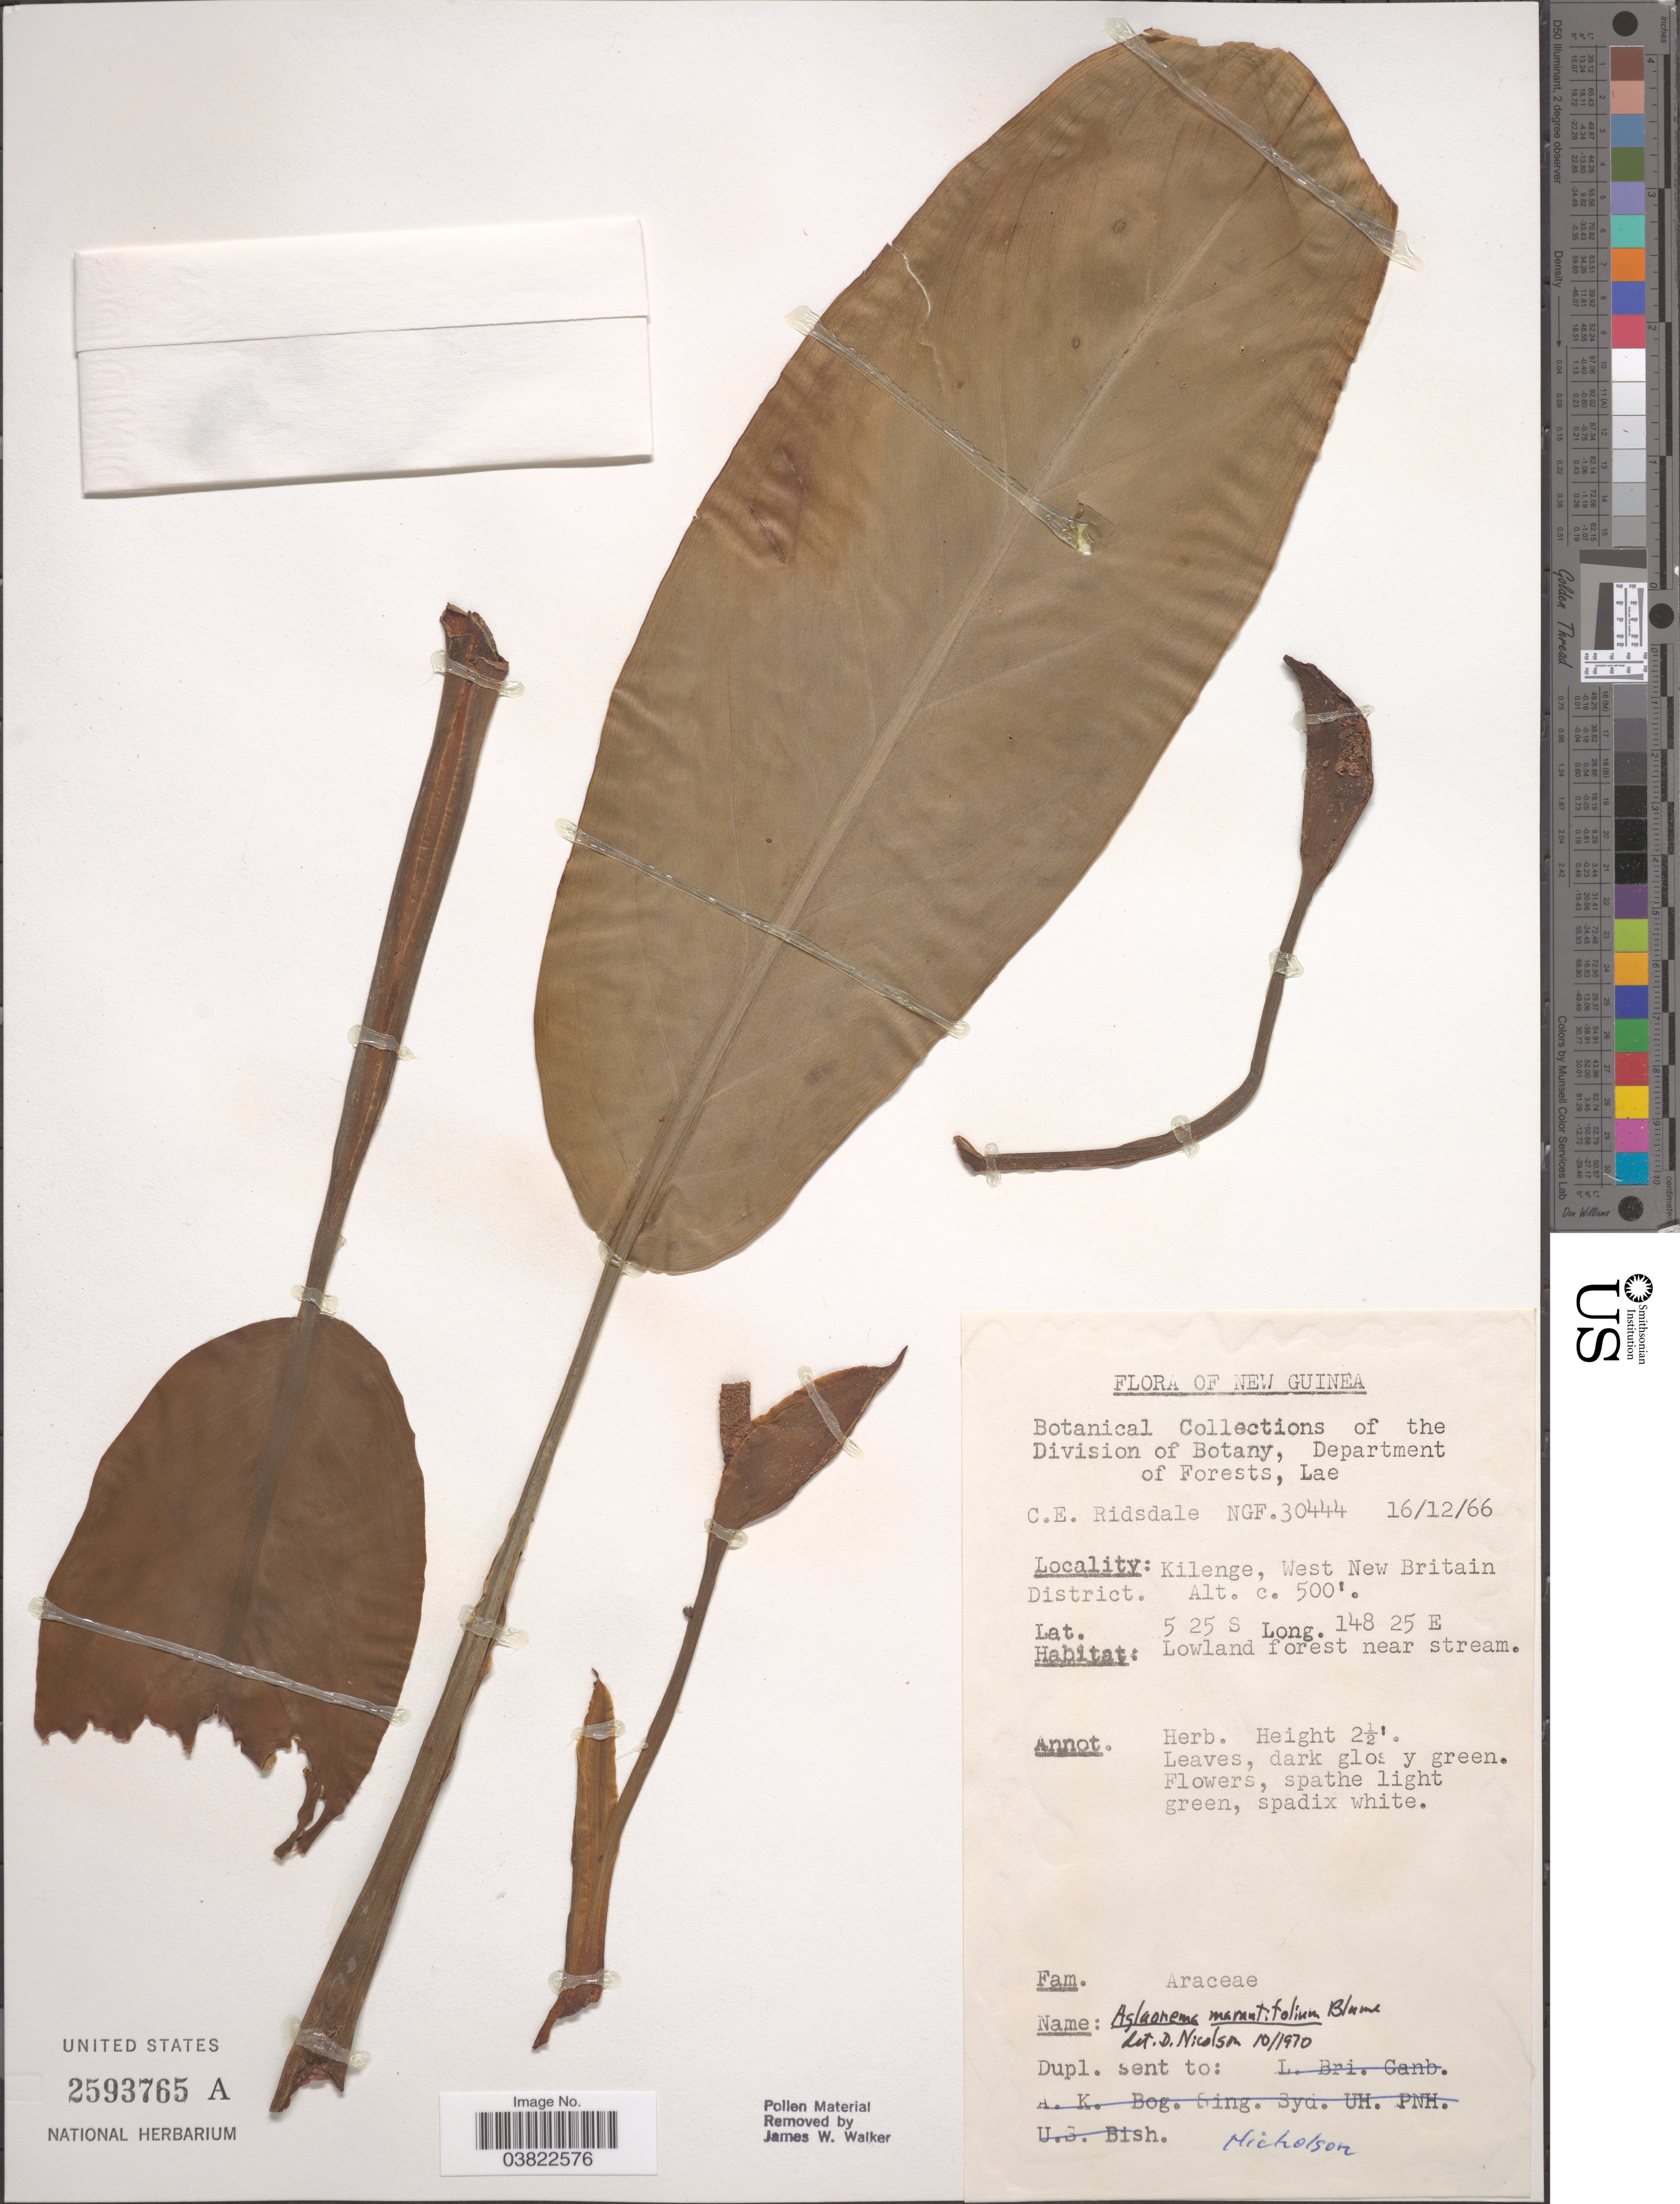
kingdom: Plantae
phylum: Tracheophyta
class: Liliopsida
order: Alismatales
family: Araceae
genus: Aglaonema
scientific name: Aglaonema marantifolium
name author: Blume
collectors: C. E. Ridsdale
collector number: NGF 30444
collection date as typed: Transcribed d/m/y: 16/12/66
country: Papua New Guinea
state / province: West New Britain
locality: New Guinea. Kilenge, West New Britain District.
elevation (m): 152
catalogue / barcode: US 2593765A